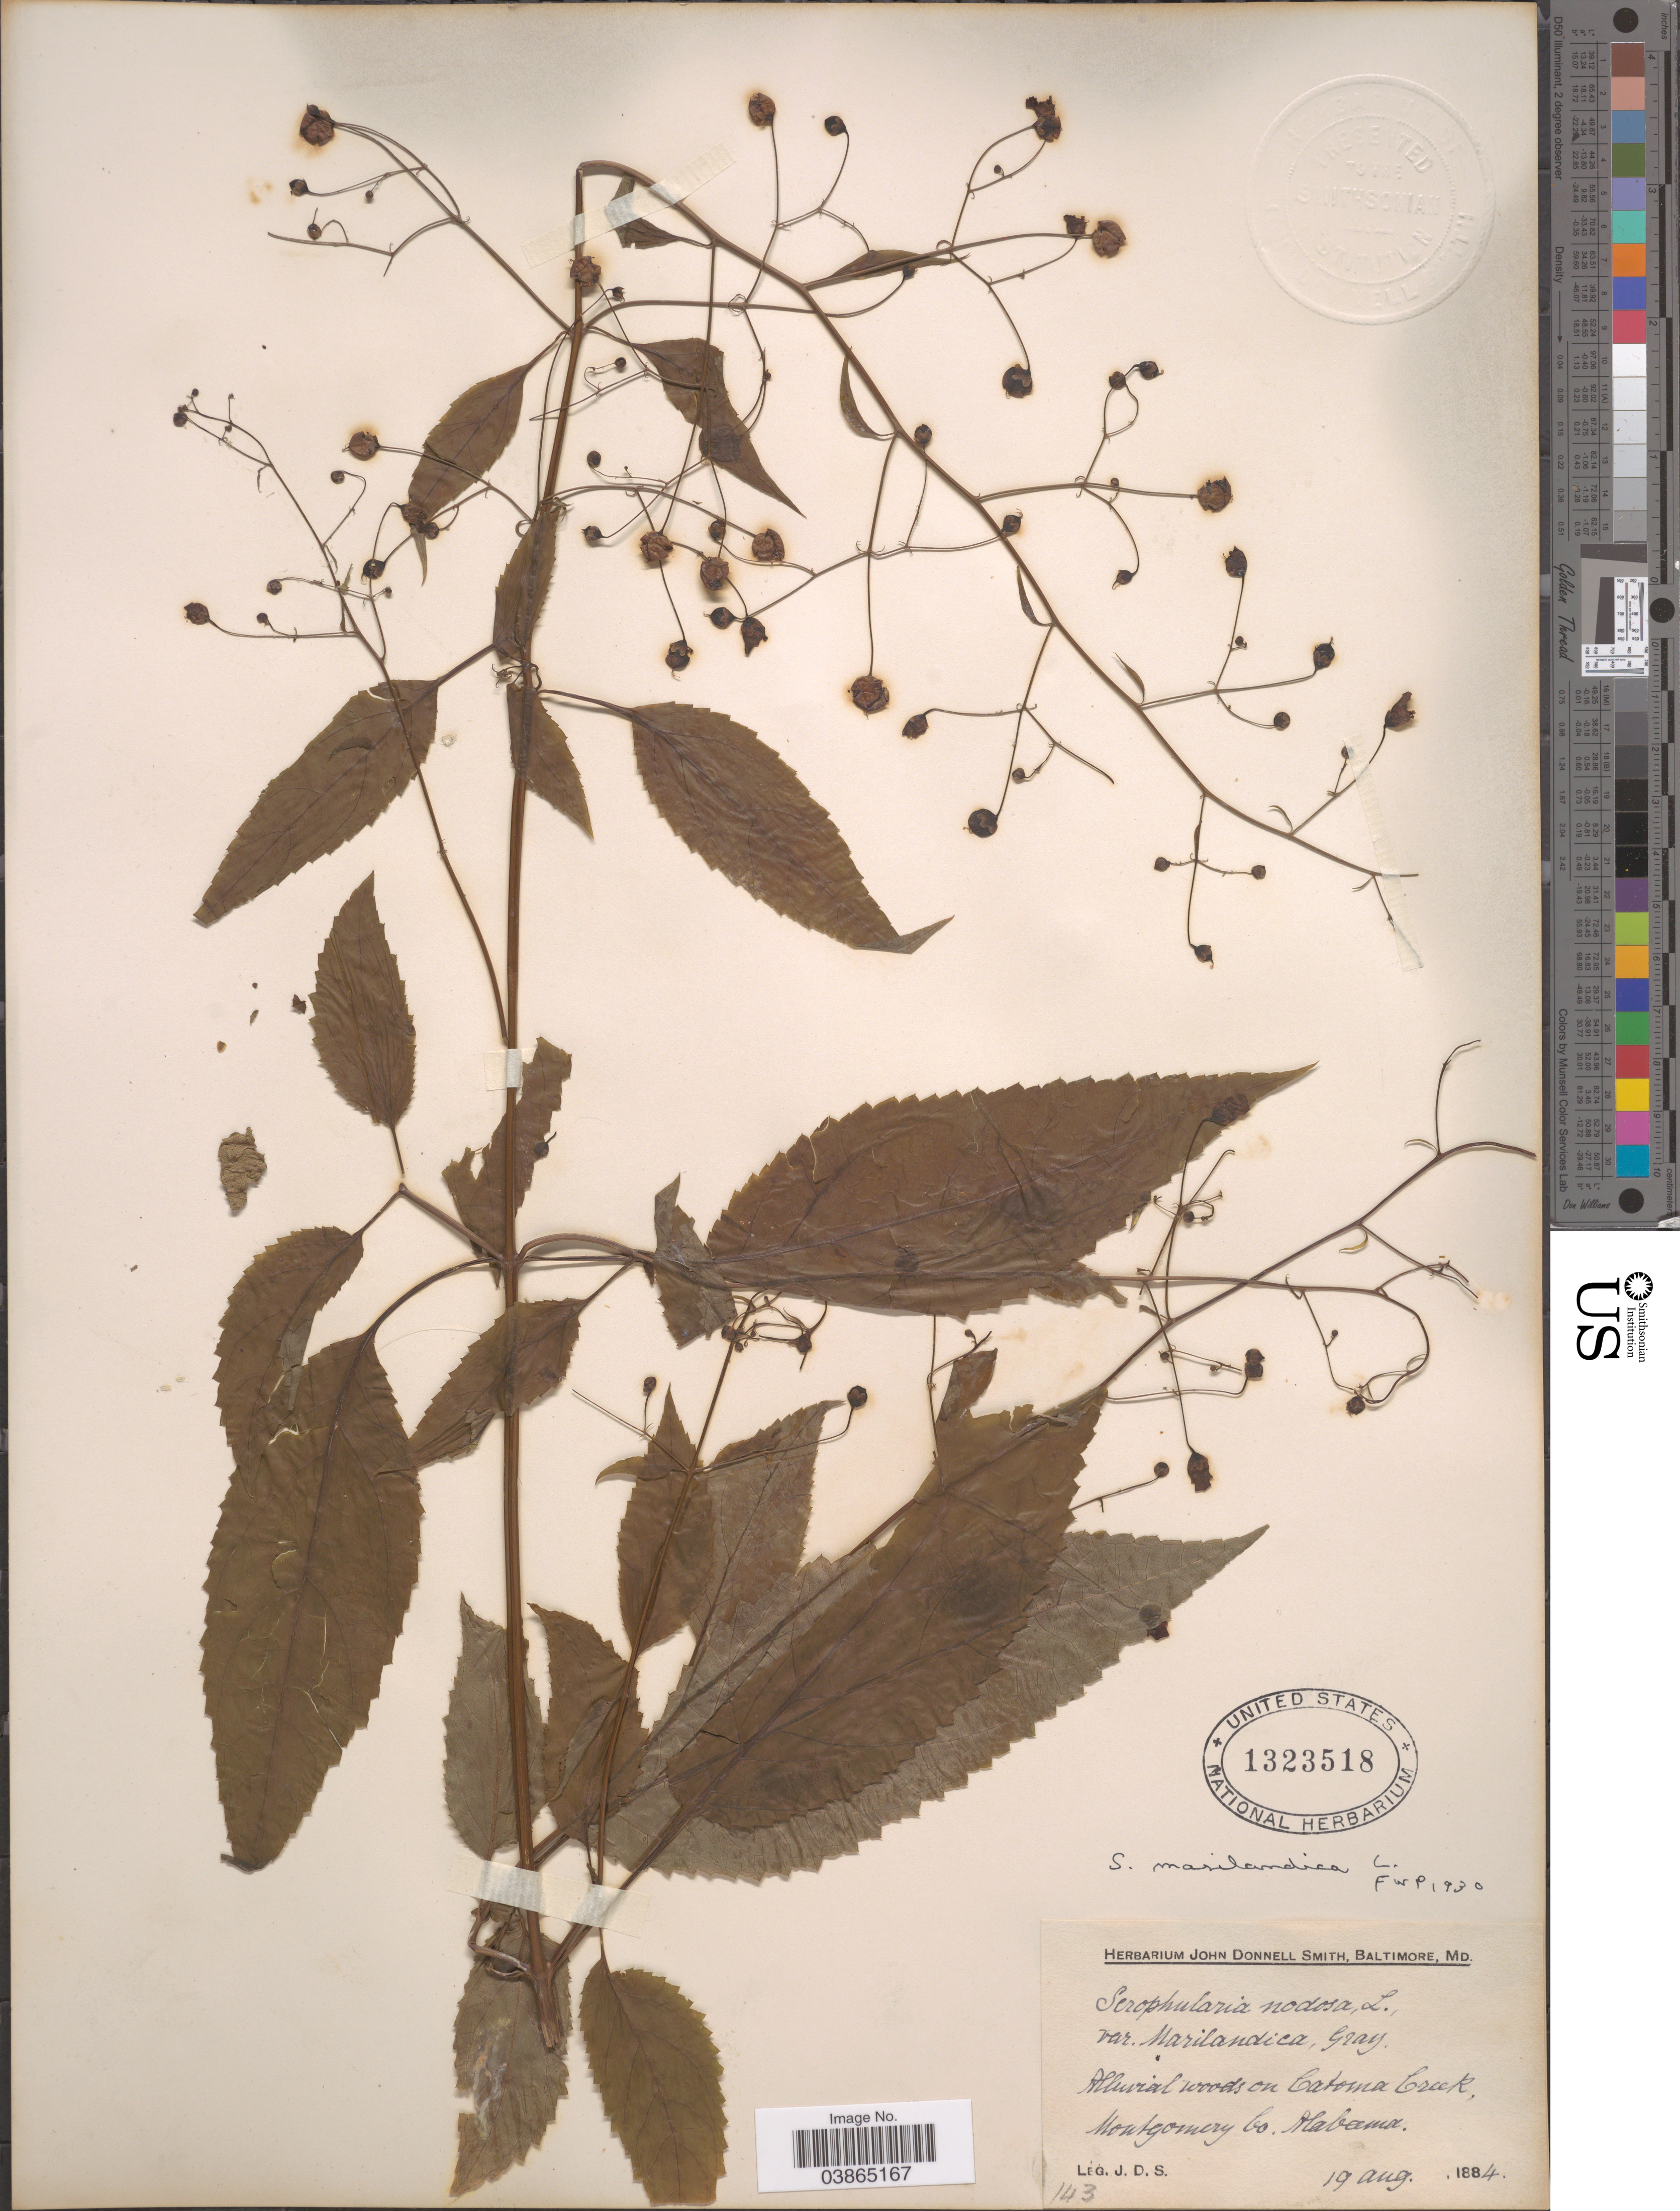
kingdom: Plantae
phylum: Tracheophyta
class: Magnoliopsida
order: Lamiales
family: Scrophulariaceae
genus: Scrophularia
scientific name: Scrophularia marilandica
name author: L.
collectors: J. Donnell Smith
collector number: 143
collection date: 1884-08-19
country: United States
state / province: Alabama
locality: Alluvial woods on Catoma Creek, Montgomery Co.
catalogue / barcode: US 1323518